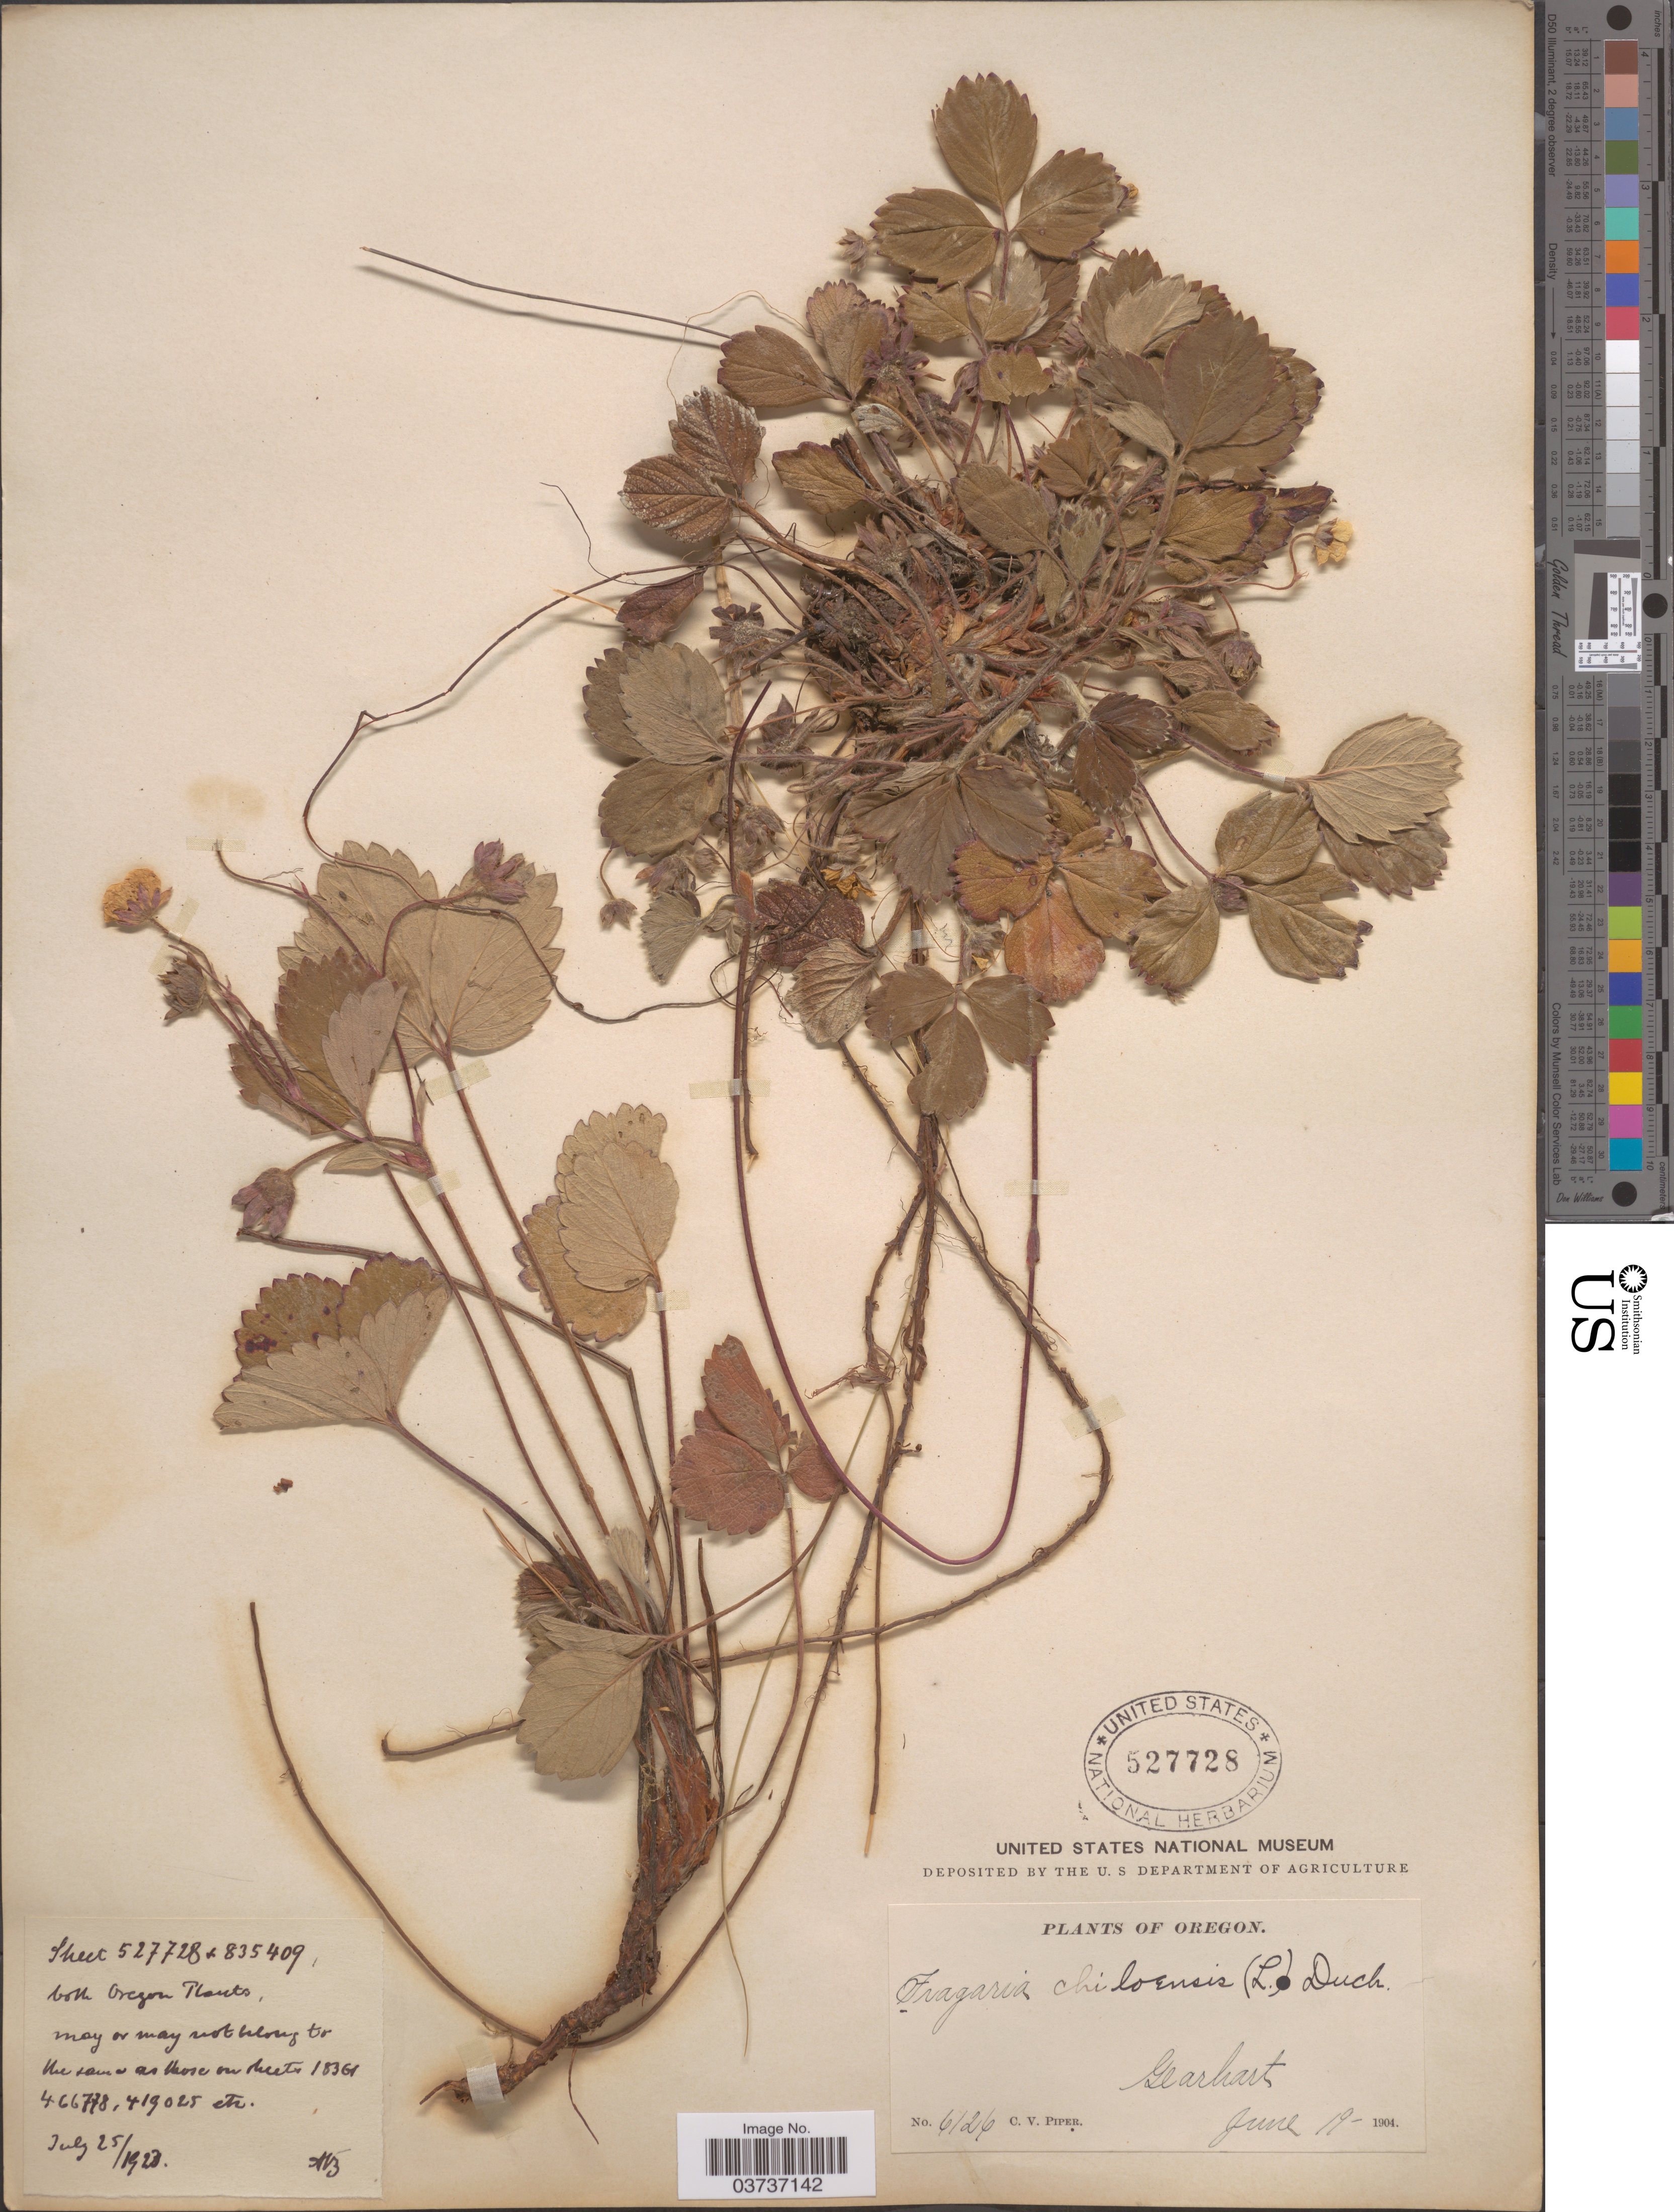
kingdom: Plantae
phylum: Tracheophyta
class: Magnoliopsida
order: Rosales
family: Rosaceae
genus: Fragaria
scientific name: Fragaria chiloensis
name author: (L.) Mill.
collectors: C. V. Piper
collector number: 6126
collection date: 1904-06-19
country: United States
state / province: Oregon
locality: Gearhart.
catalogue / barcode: US 527728